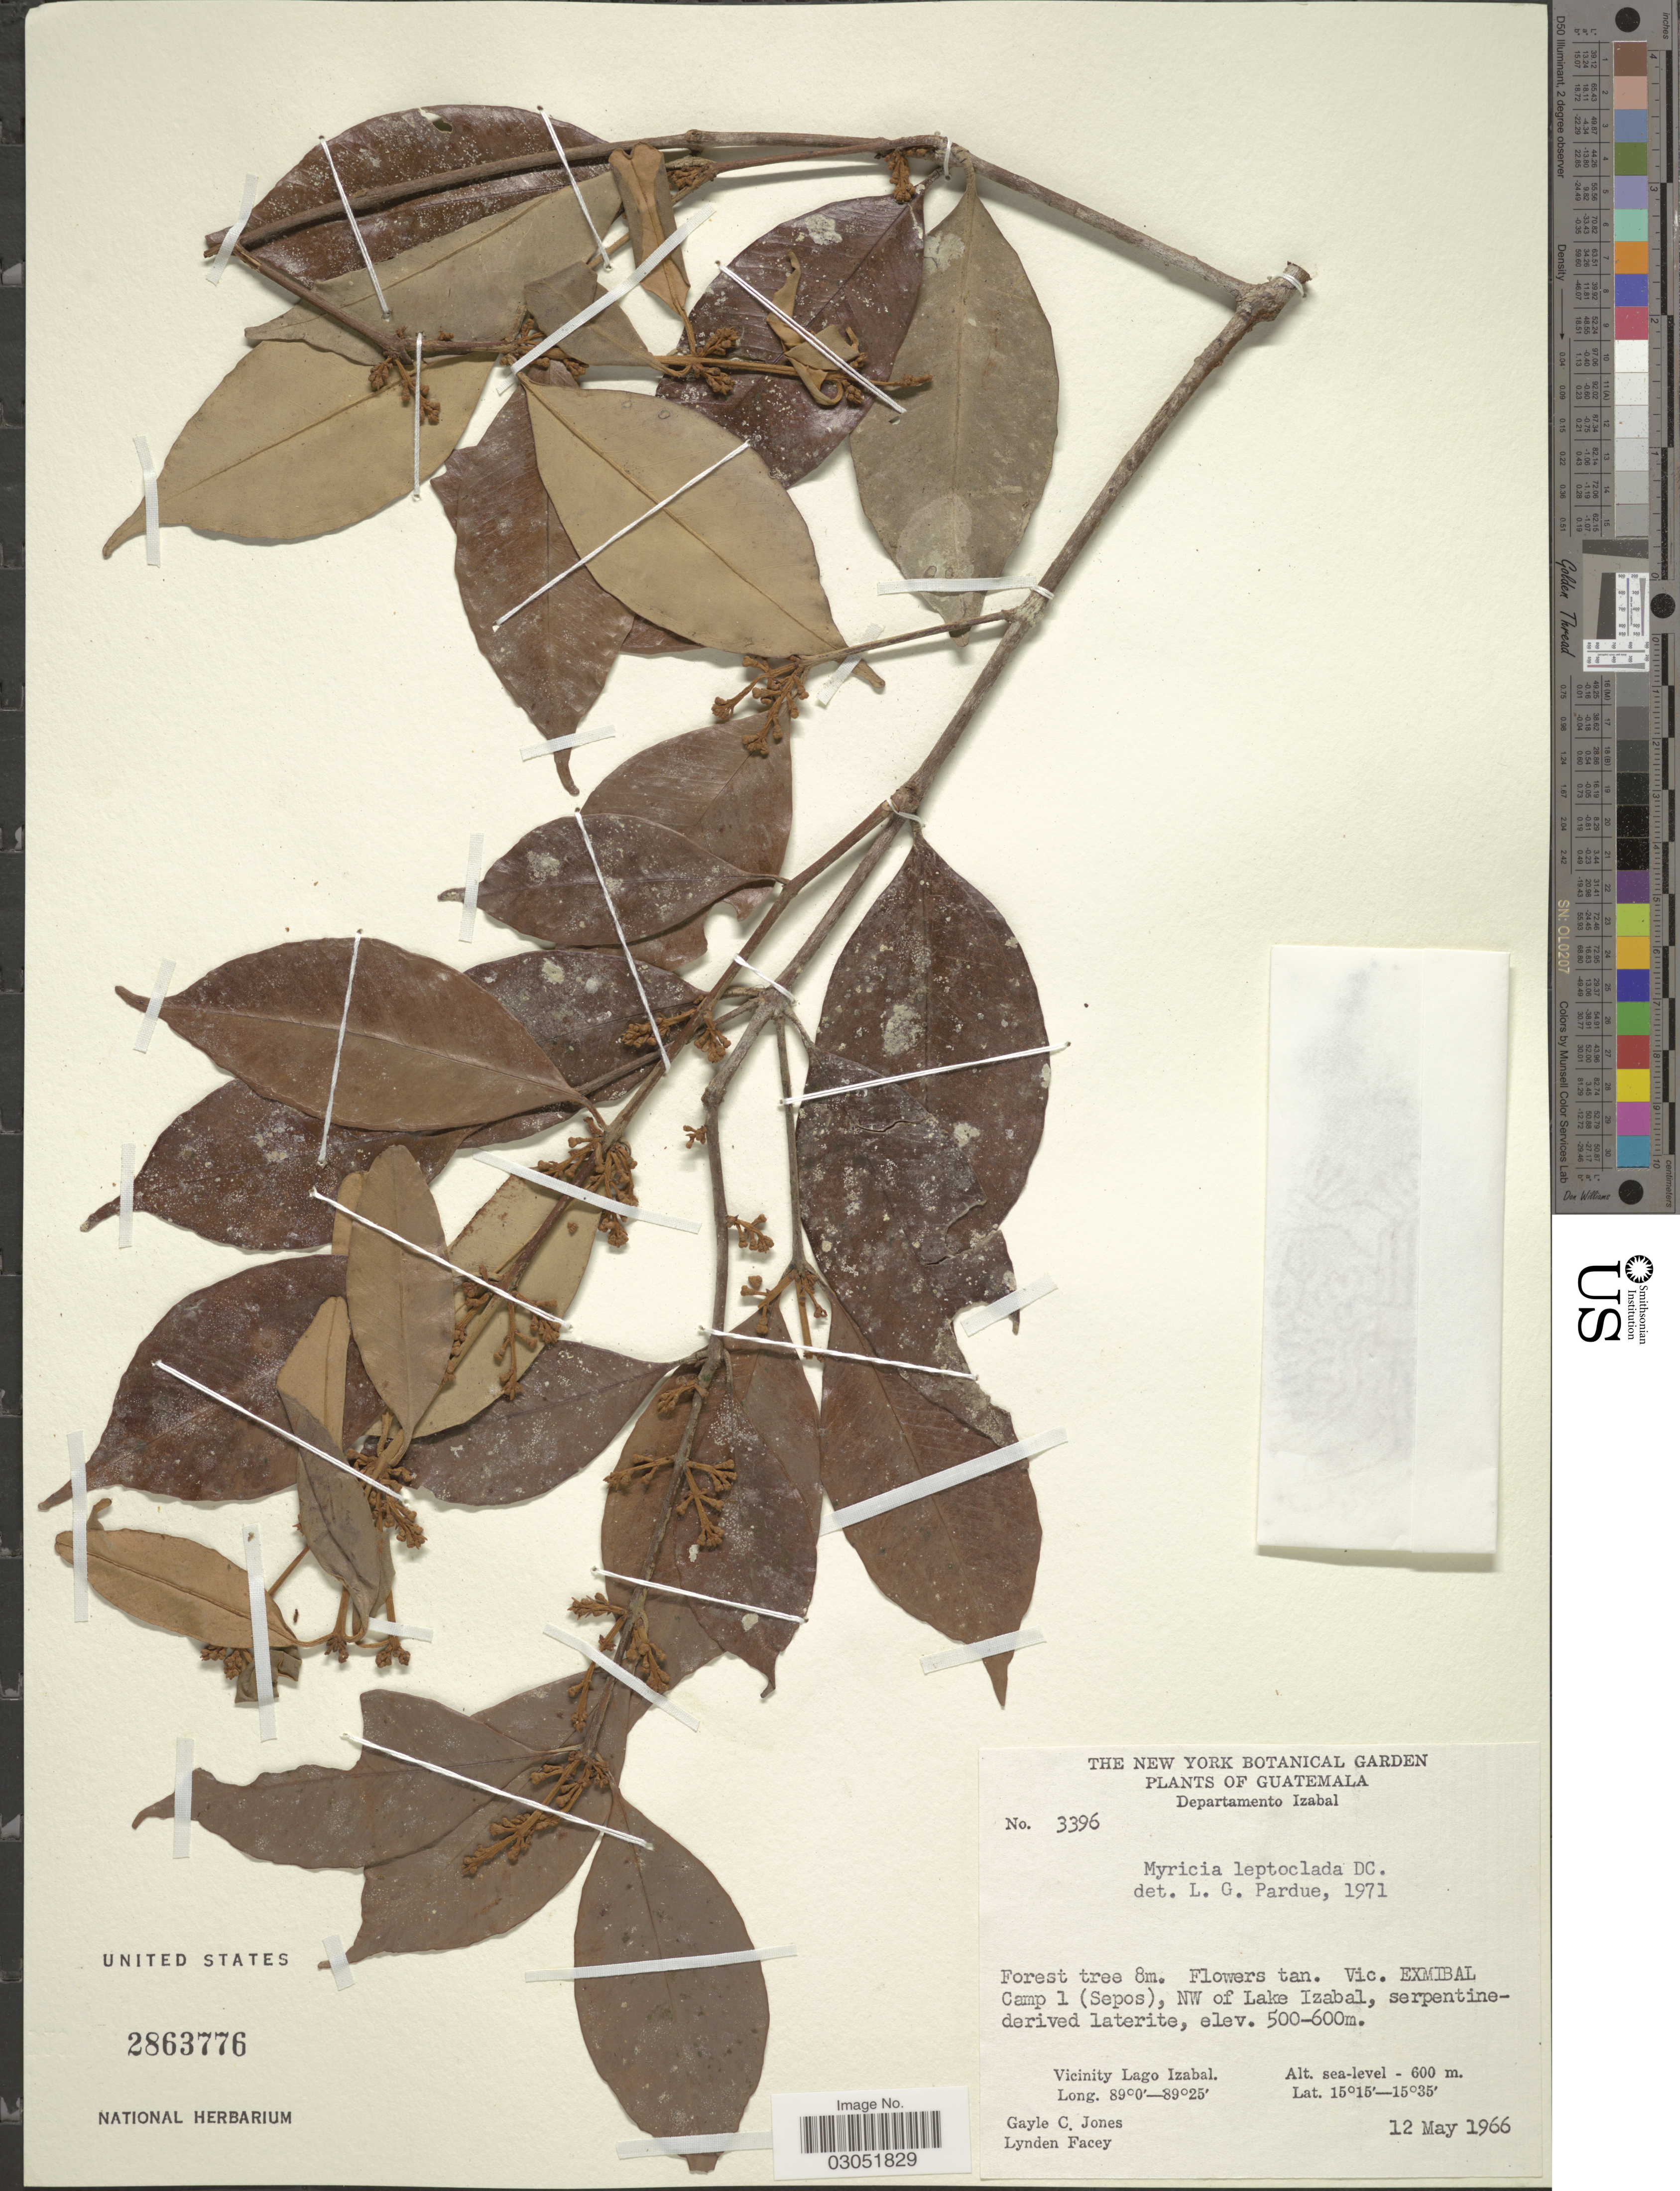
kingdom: Plantae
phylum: Tracheophyta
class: Magnoliopsida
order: Myrtales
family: Myrtaceae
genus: Myrcia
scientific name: Myrcia leptoclada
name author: DC.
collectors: G. C. Jones & L. Facey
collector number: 3396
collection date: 1966-05-12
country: Guatemala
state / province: Izabal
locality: Departamento Izabal. Vic. Exmibal Camp 1 (Sepos), NW of Lake Izabal, serpentine-derived laterite.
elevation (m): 500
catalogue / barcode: US 2863776